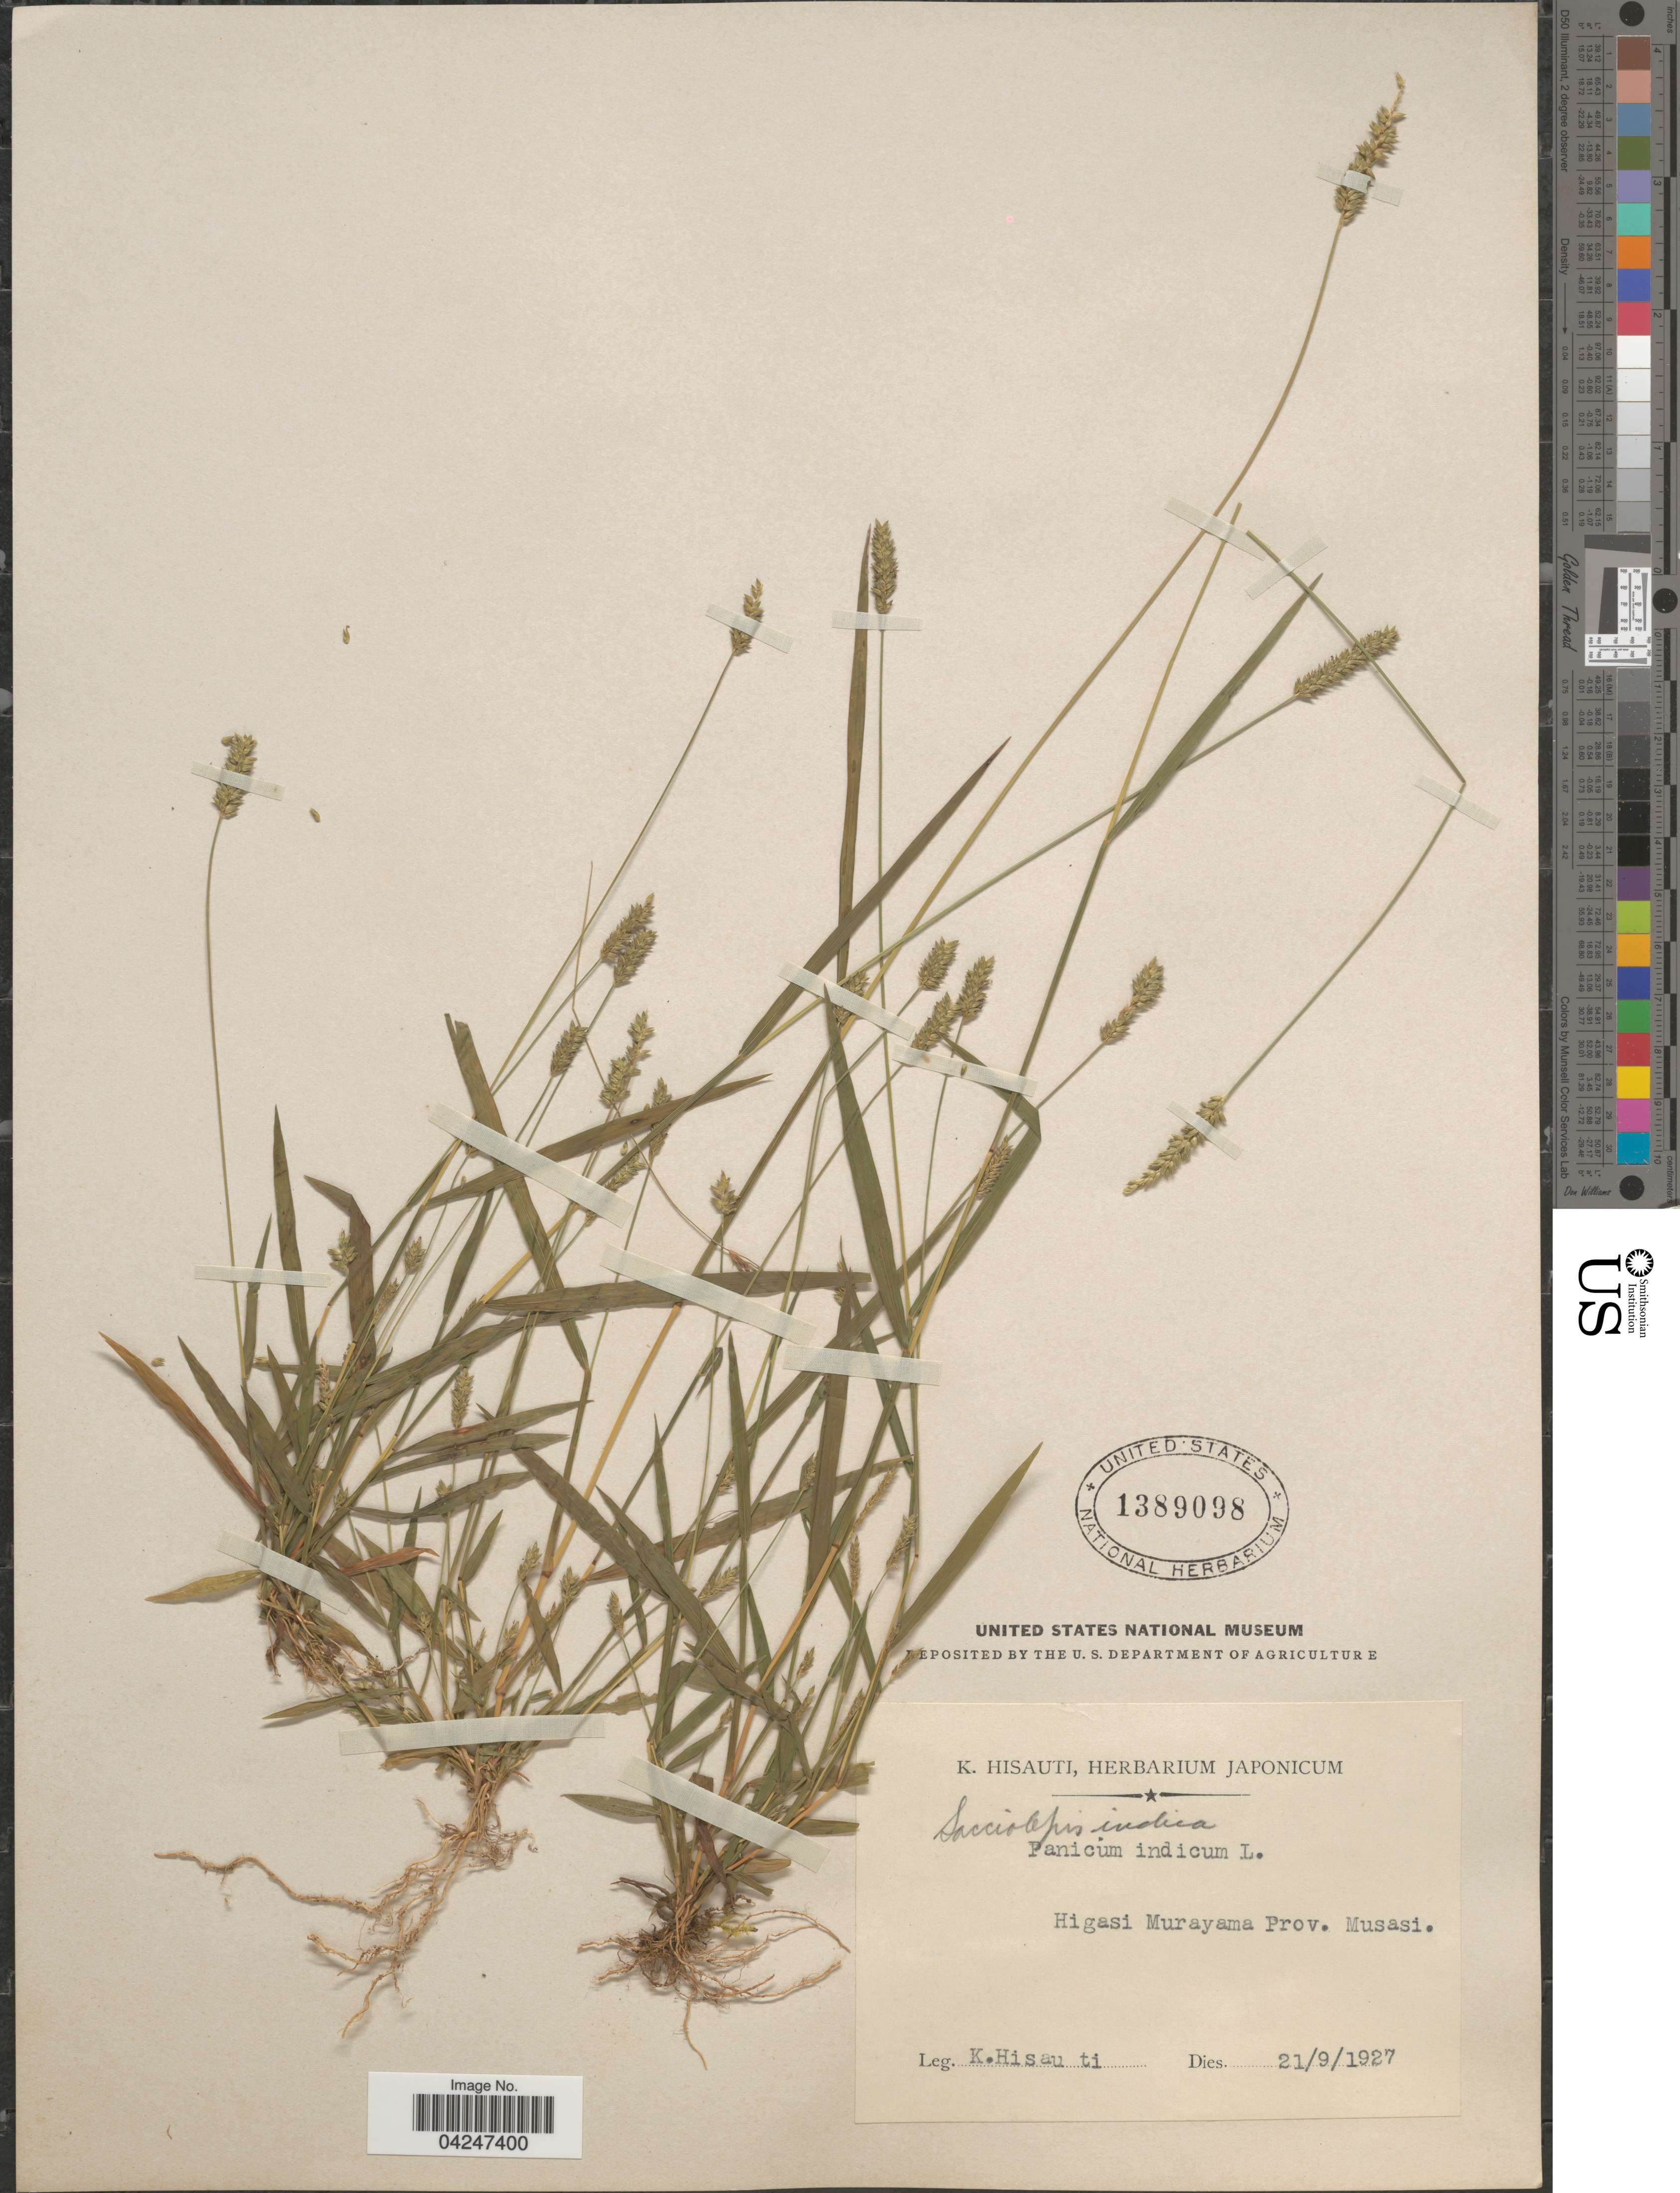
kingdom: Plantae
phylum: Tracheophyta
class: Liliopsida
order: Poales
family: Poaceae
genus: Sacciolepis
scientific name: Sacciolepis indica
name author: (L.) Chase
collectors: K. Hisauti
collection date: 1927-09-21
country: Japan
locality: Higasi Murayama Prov. Musasi.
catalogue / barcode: US 1389098